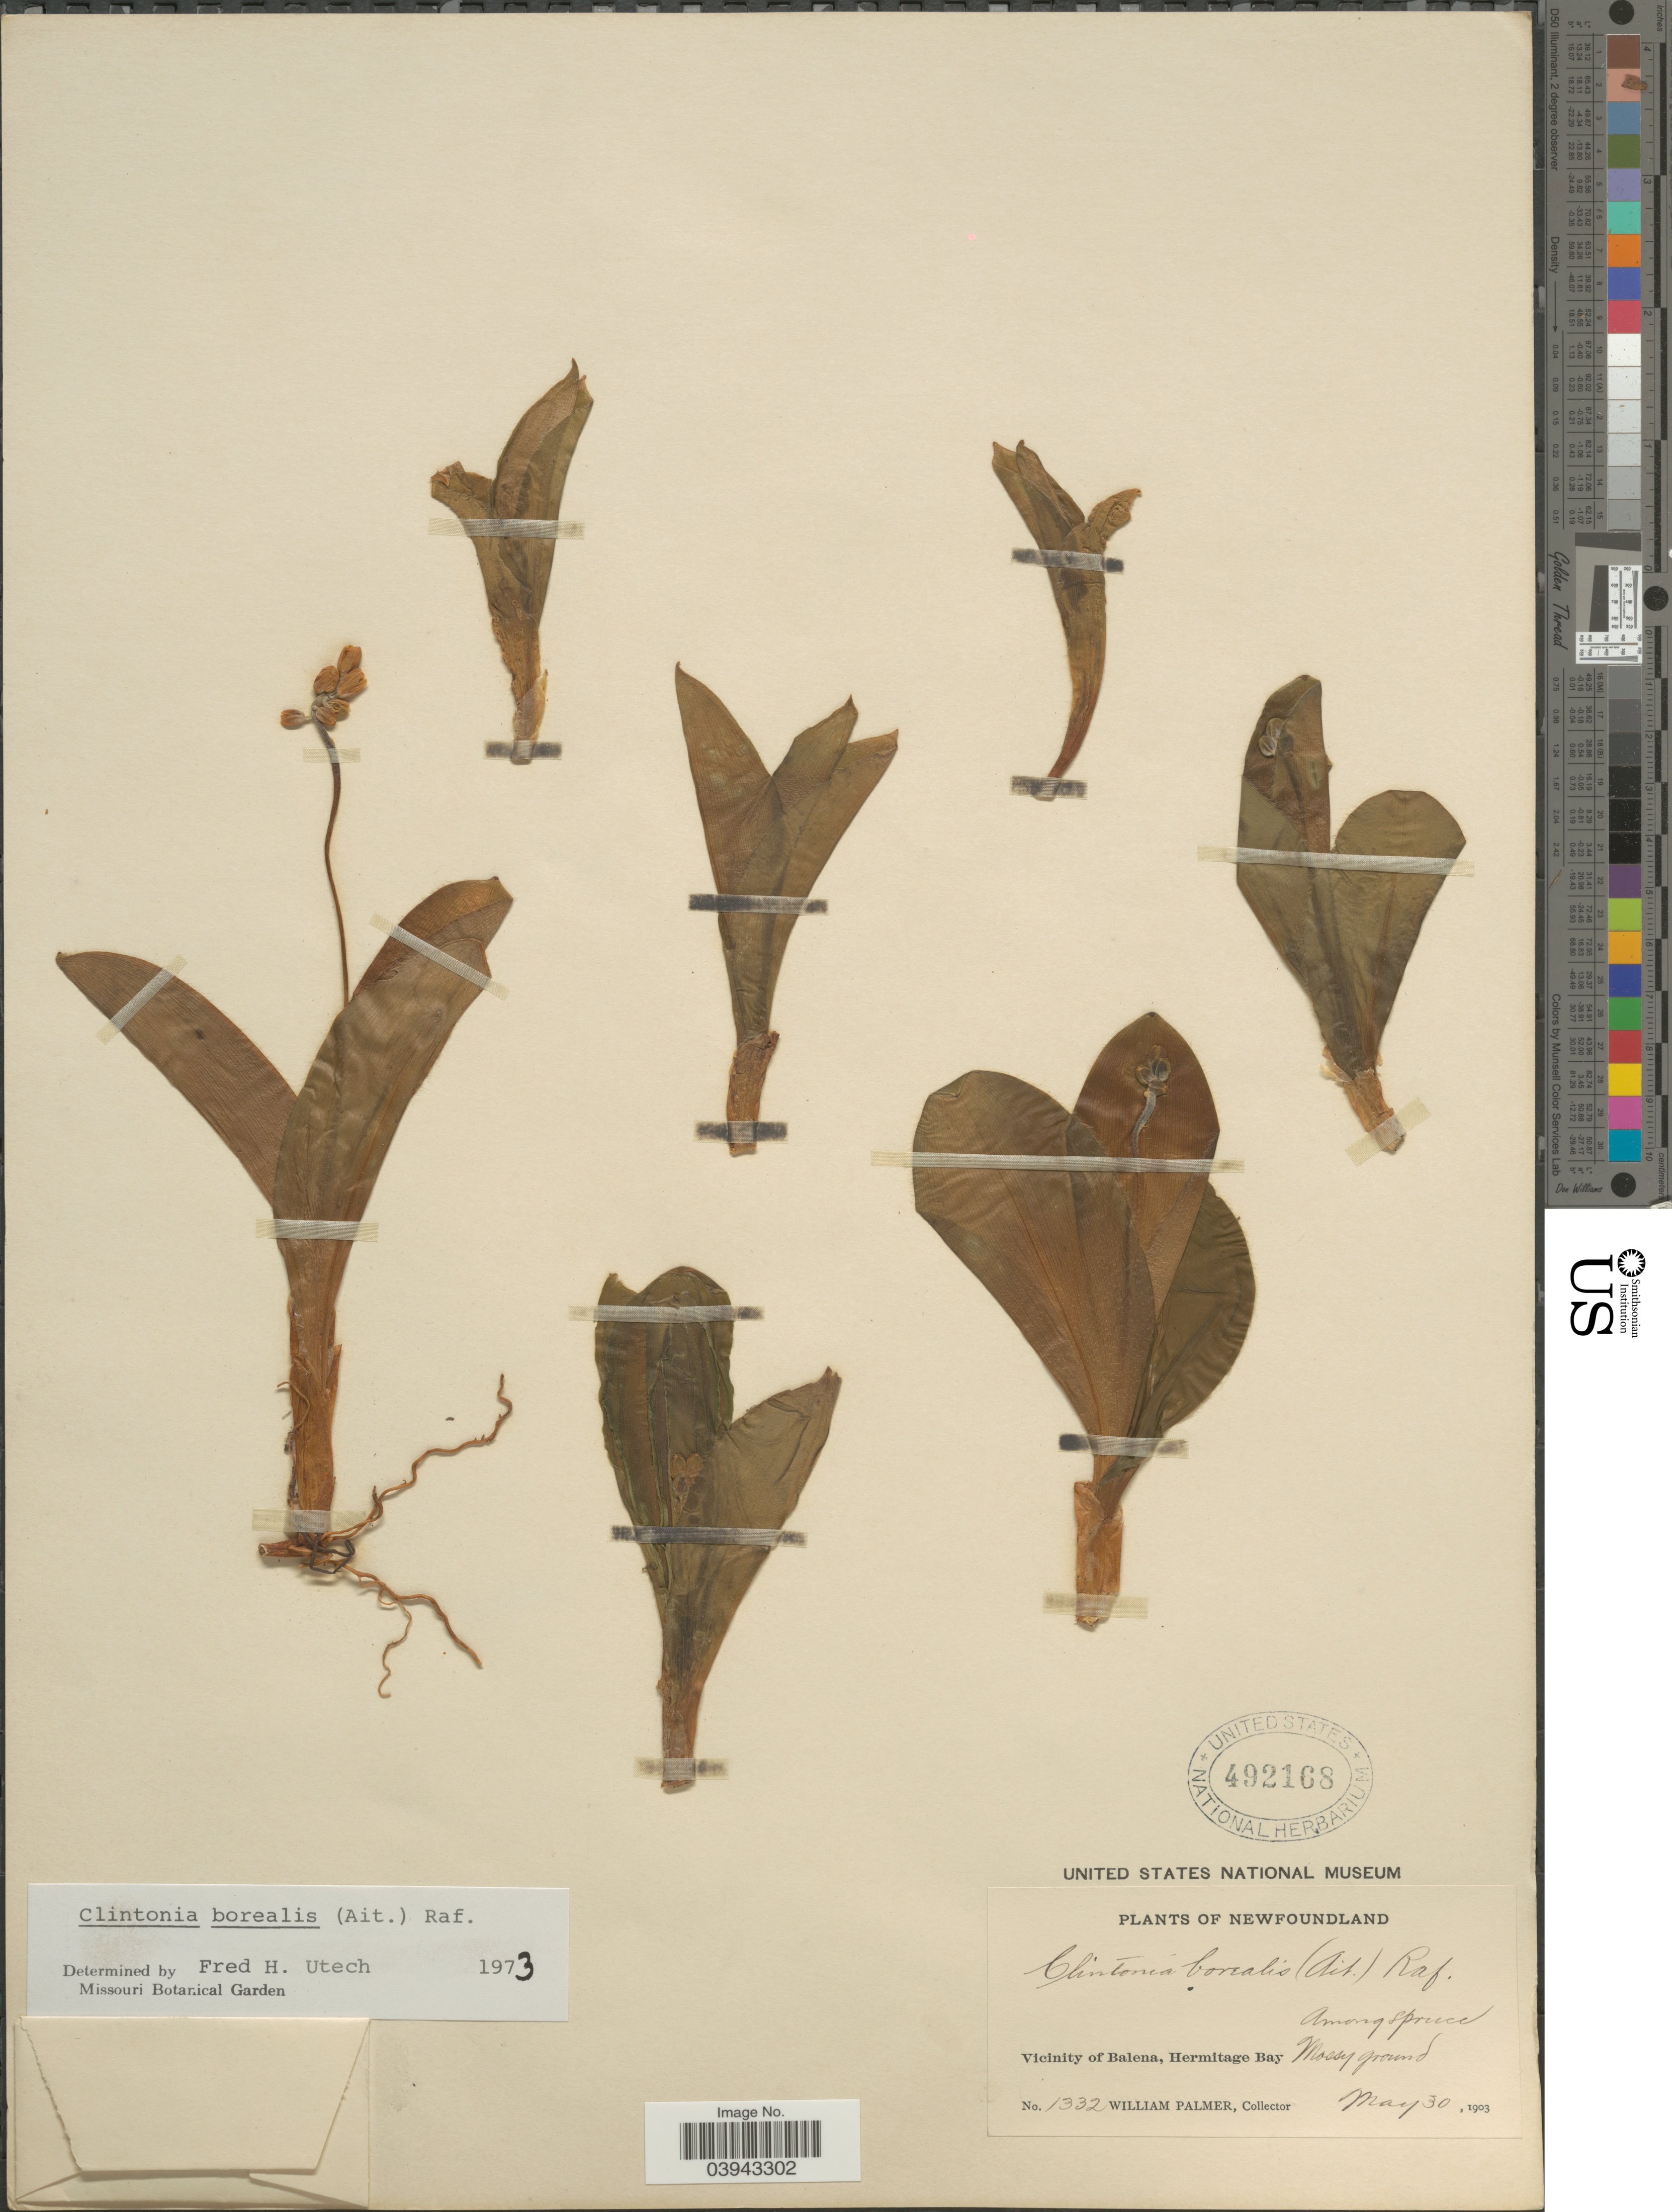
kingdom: Plantae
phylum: Tracheophyta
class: Liliopsida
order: Liliales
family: Liliaceae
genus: Clintonia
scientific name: Clintonia borealis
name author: (Aiton) Raf.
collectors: W. Palmer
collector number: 1332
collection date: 1903-05-30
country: Canada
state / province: Newfoundland and Labrador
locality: Vicinity of Balena, Hermitage Bay.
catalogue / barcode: US 492168